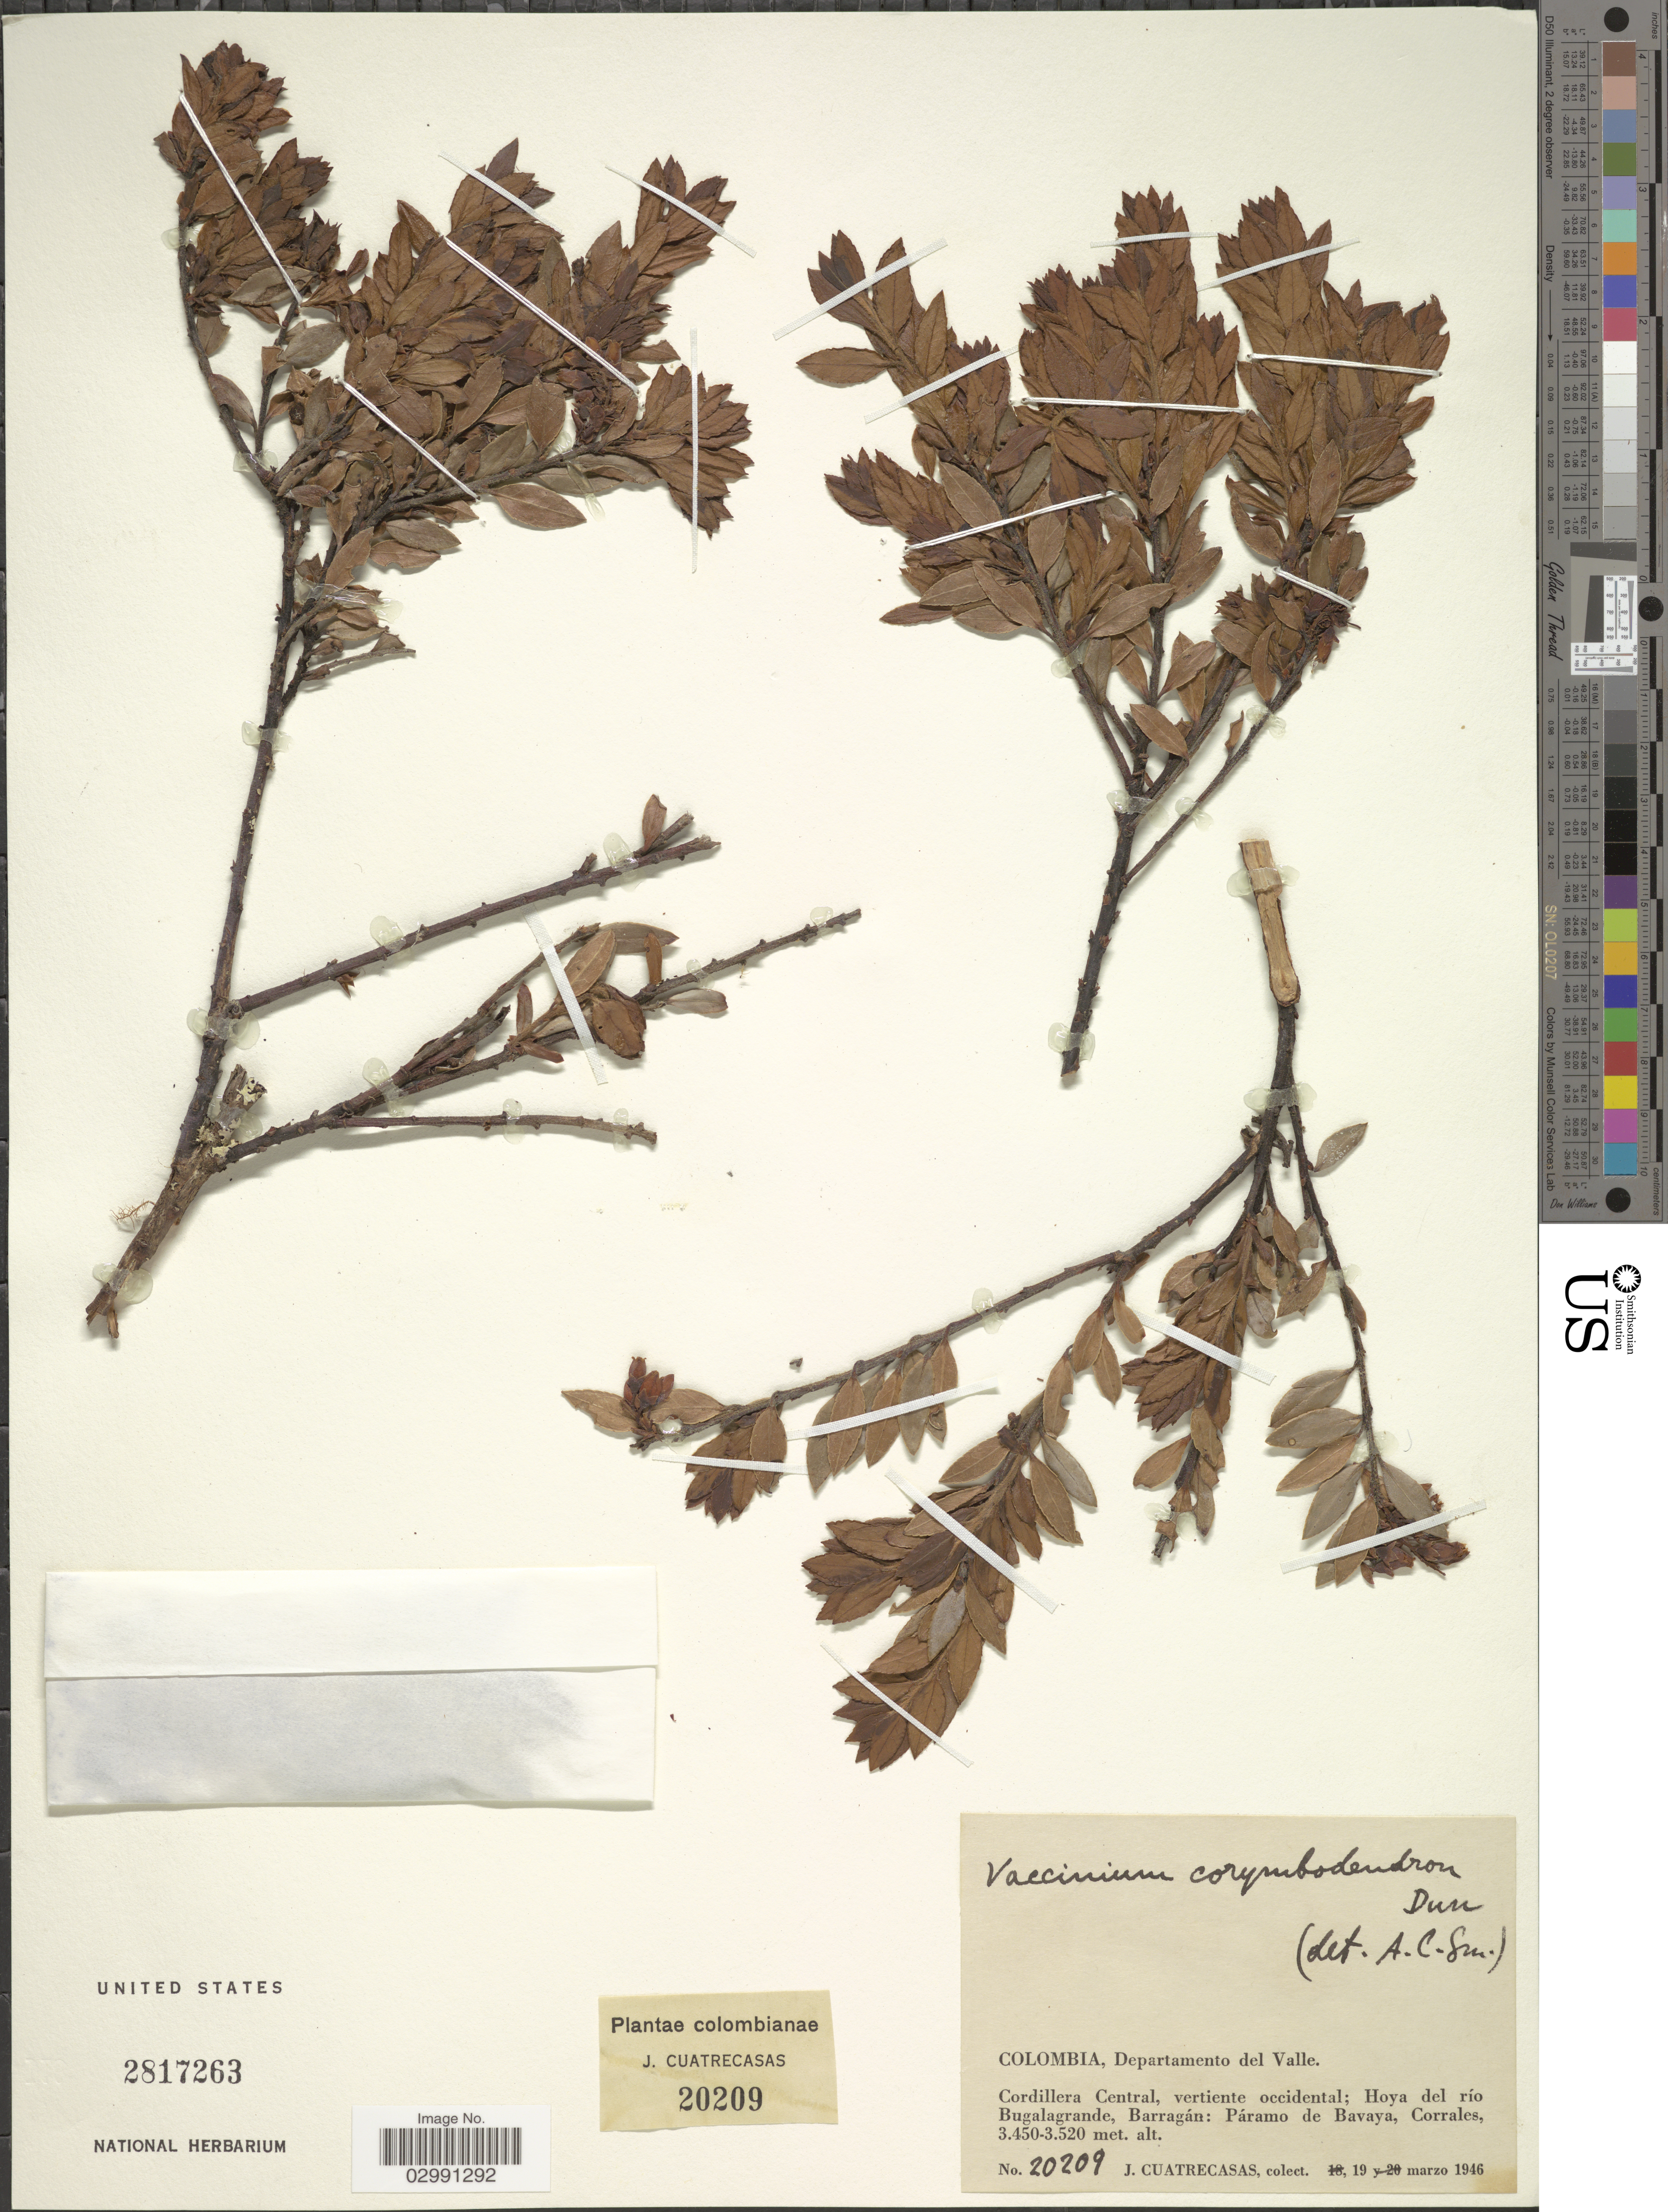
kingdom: Plantae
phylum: Tracheophyta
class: Magnoliopsida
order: Ericales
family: Ericaceae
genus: Vaccinium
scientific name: Vaccinium corymbodendron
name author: Dunal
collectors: J. Cuatrecasas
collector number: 20209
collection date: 1946-03-19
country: Colombia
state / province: Valle del Cauca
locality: Departamento del Valle. Cordillera Central, vertiente occidental; Hoya del río Bugalagrande, Barragán: Páramo de Bavaya, Corrales.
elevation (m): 3450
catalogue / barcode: US 2817263